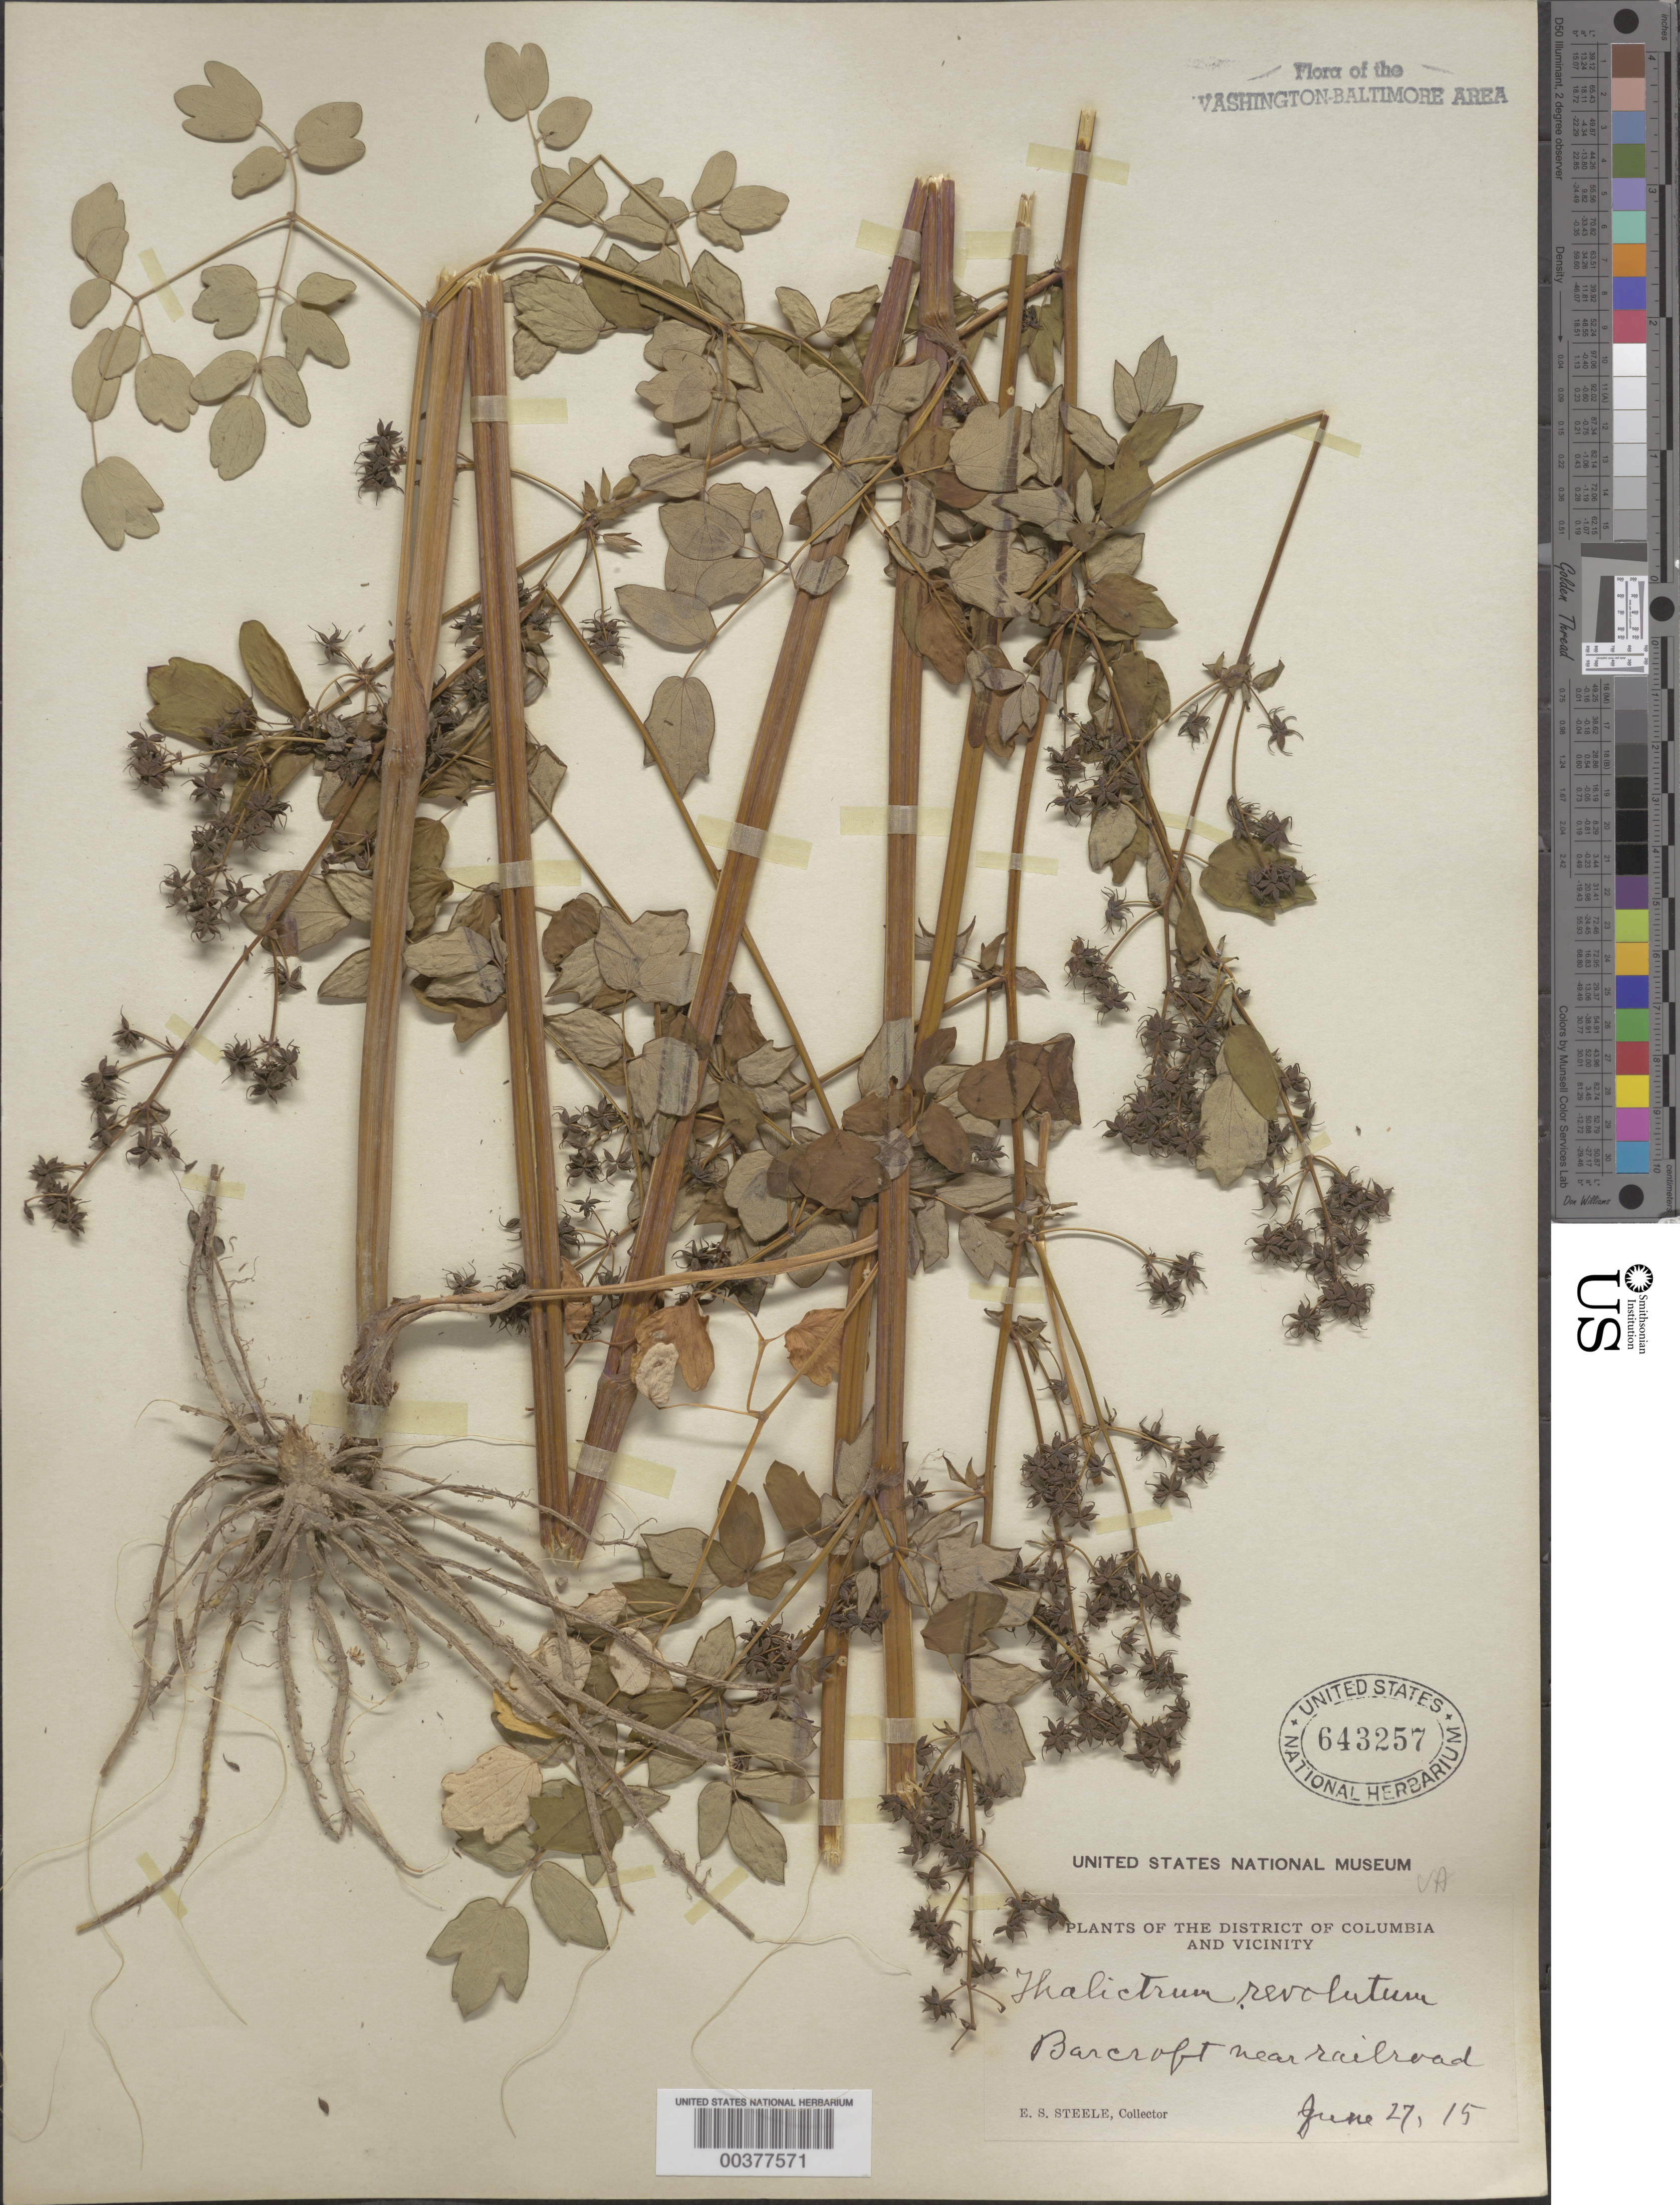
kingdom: Plantae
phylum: Tracheophyta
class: Magnoliopsida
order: Ranunculales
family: Ranunculaceae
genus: Thalictrum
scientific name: Thalictrum amphibolum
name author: Greene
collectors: E. Steele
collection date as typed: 27 Jun 1915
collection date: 1915-06-27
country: United States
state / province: Virginia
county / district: Arlington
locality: Barcroft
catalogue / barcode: US 643257